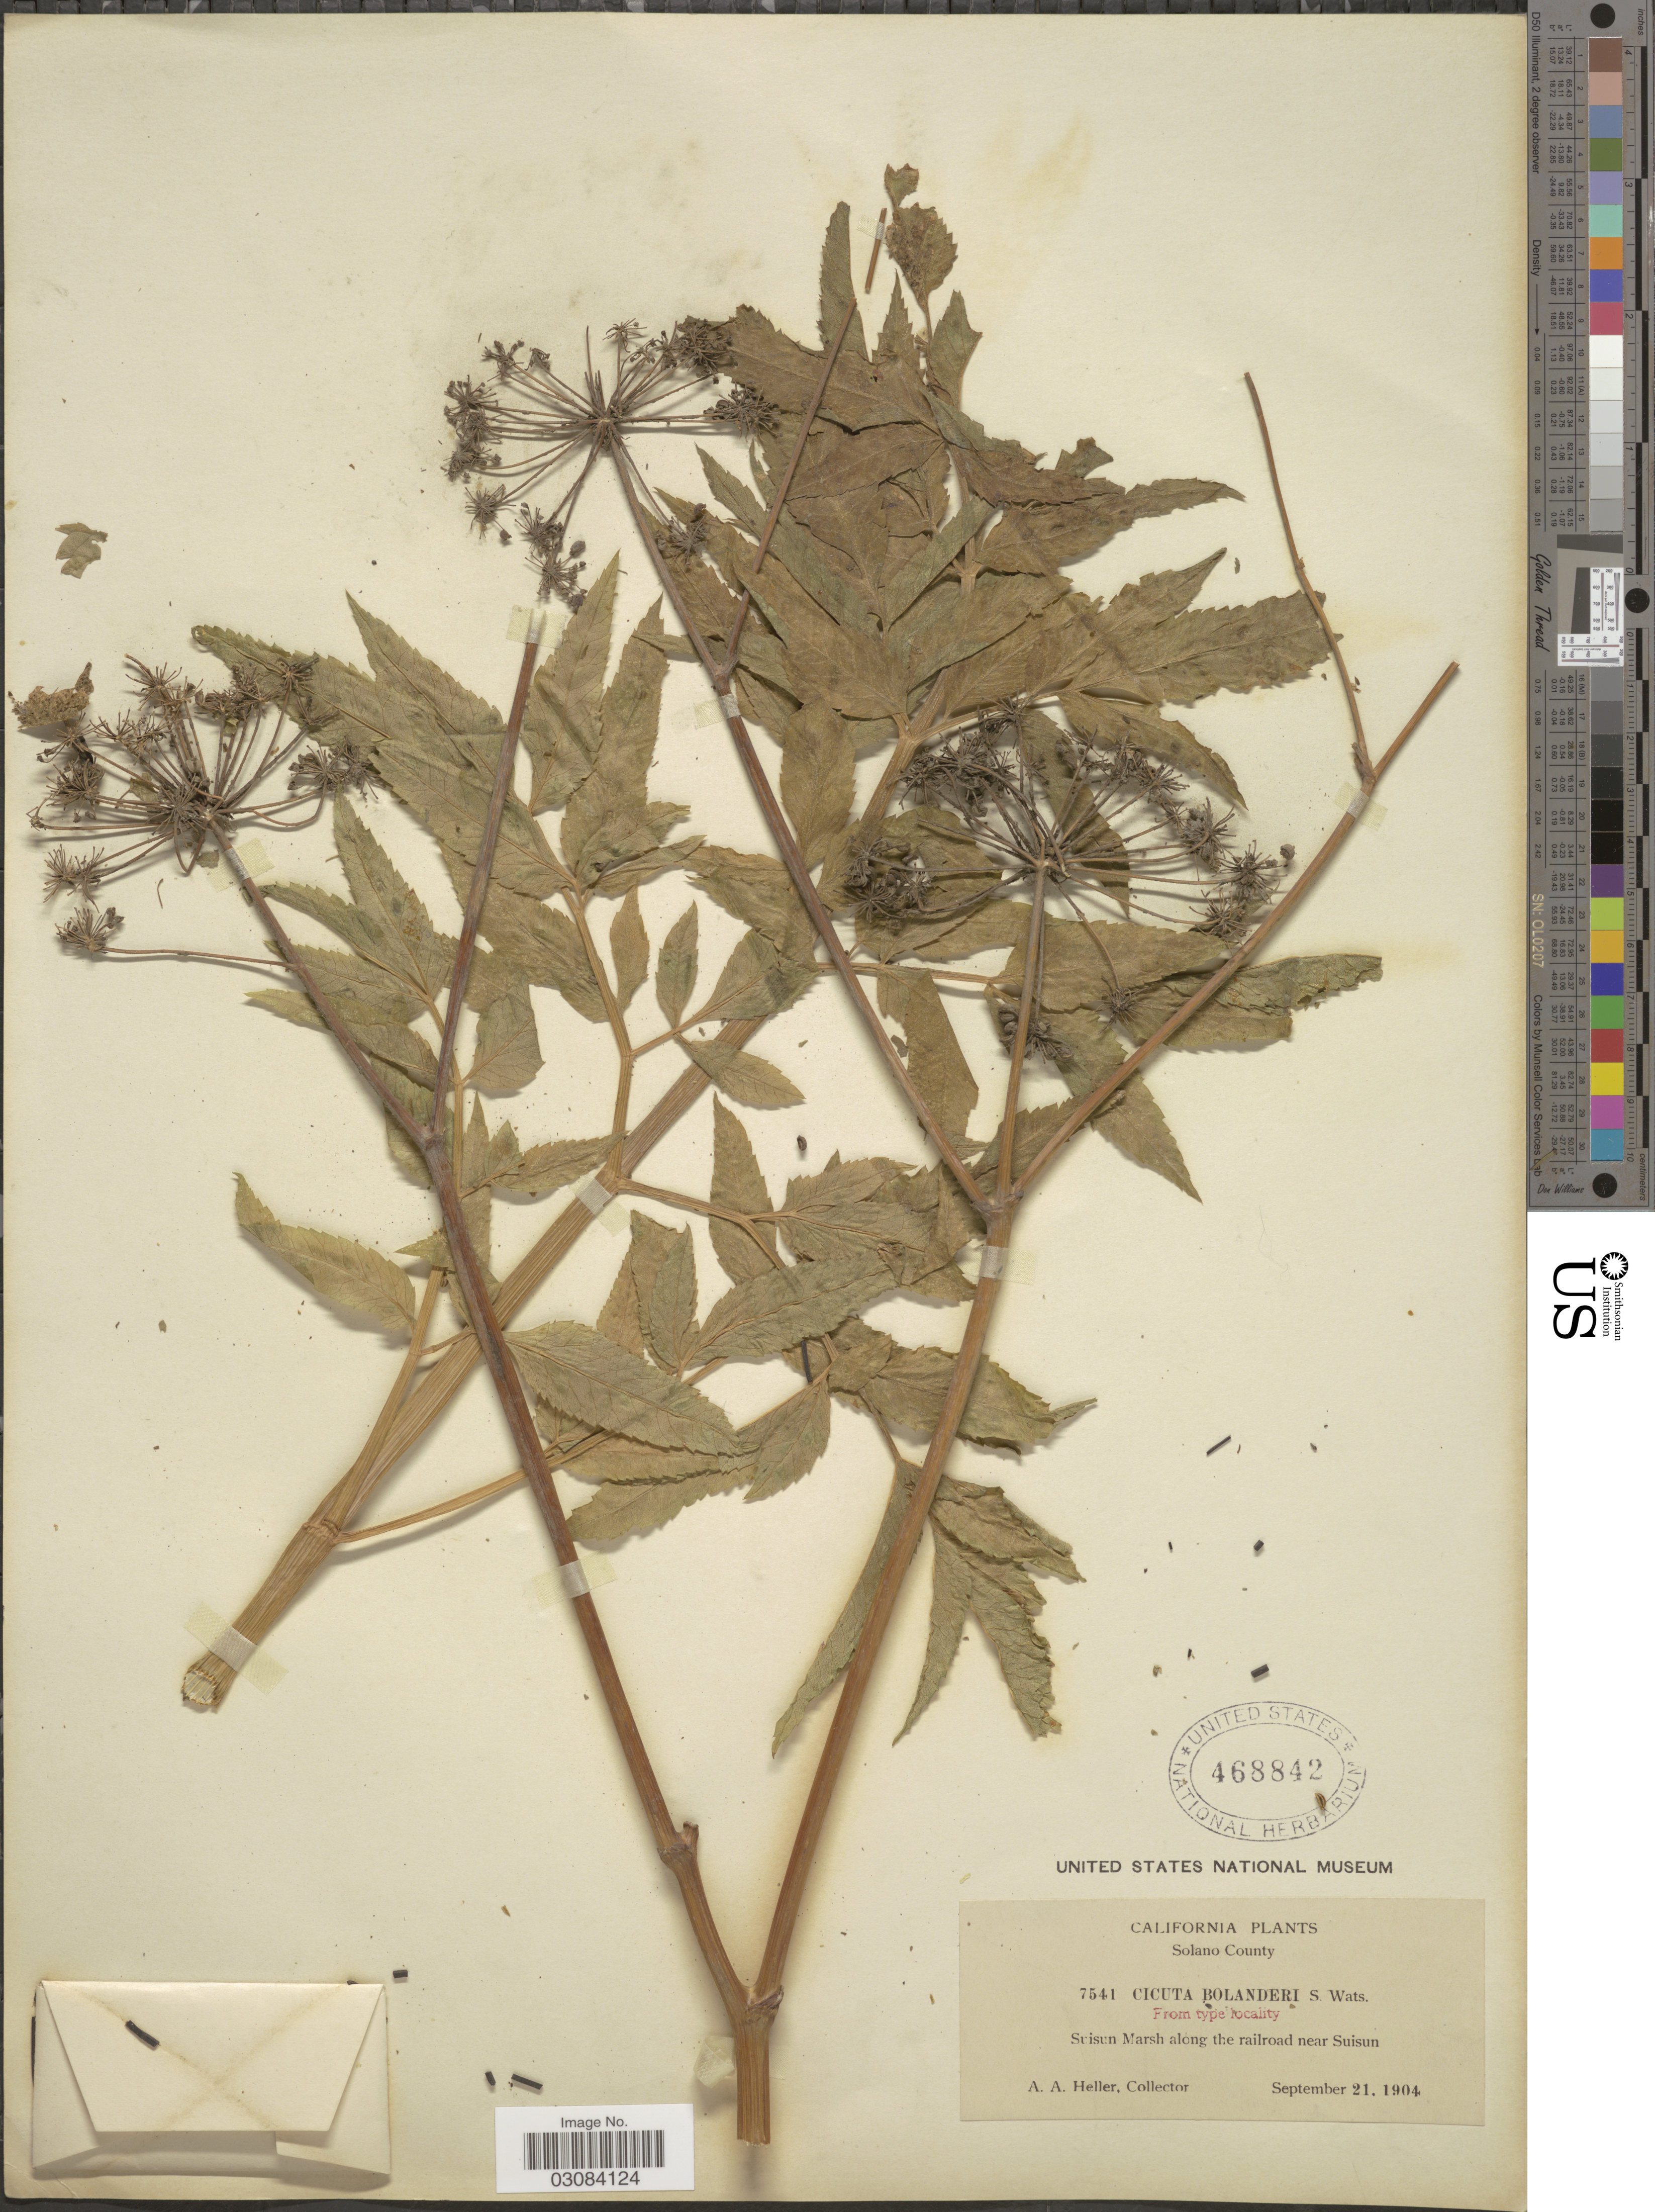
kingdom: Plantae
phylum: Tracheophyta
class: Magnoliopsida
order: Apiales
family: Apiaceae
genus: Cicuta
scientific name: Cicuta bolanderi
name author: A. Gray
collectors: A. A. Heller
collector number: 7541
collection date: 1904-09-21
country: United States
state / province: California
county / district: Solano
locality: Solano County. Suisun Marsh along the railroad near Suisun.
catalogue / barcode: US 468842